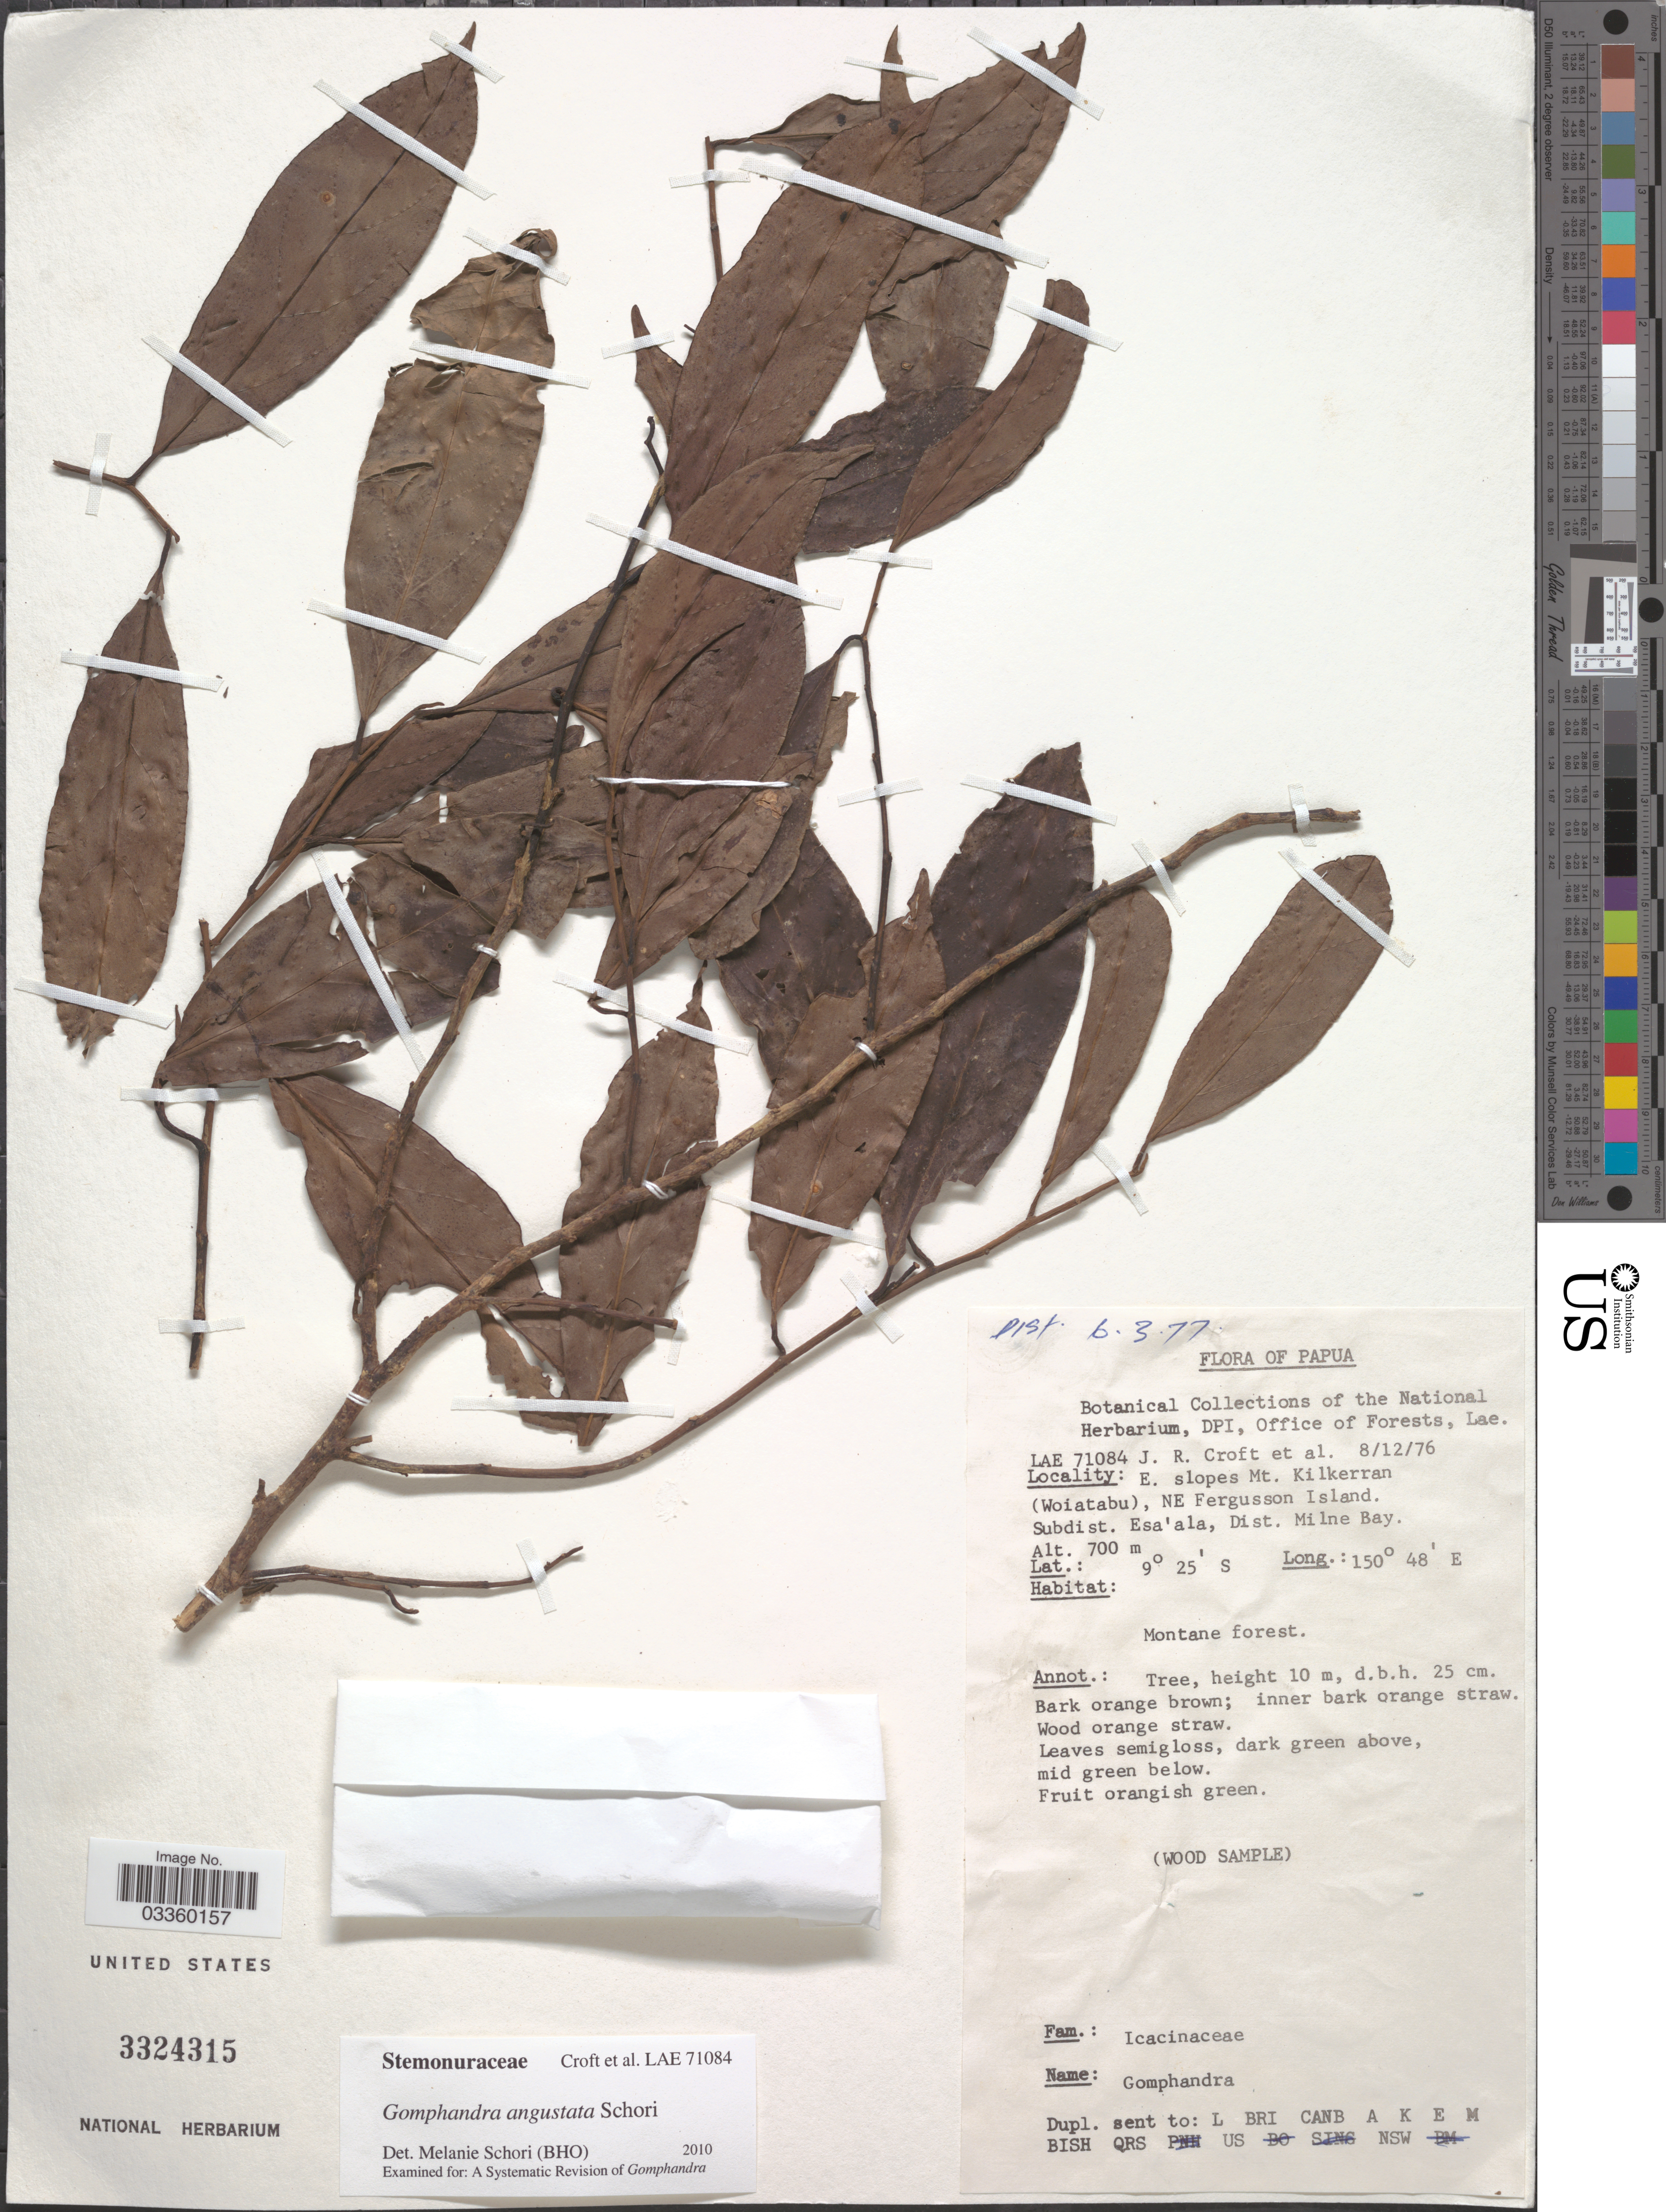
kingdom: Plantae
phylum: Tracheophyta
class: Magnoliopsida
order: Cardiopteridales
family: Stemonuraceae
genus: Gomphandra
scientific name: Gomphandra angustata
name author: Schori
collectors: J. R. Croft & et al.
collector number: LAE 71084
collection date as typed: Transcribed d/m/y: 8/12/76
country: Papua New Guinea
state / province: Milne Bay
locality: Papua. E. slopes of Mt. Kilkerran (Woiatabu), NE Fergusson Island. Subdist. Esa'ala, Dist. Milne Bay.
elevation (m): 700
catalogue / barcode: US 3324315